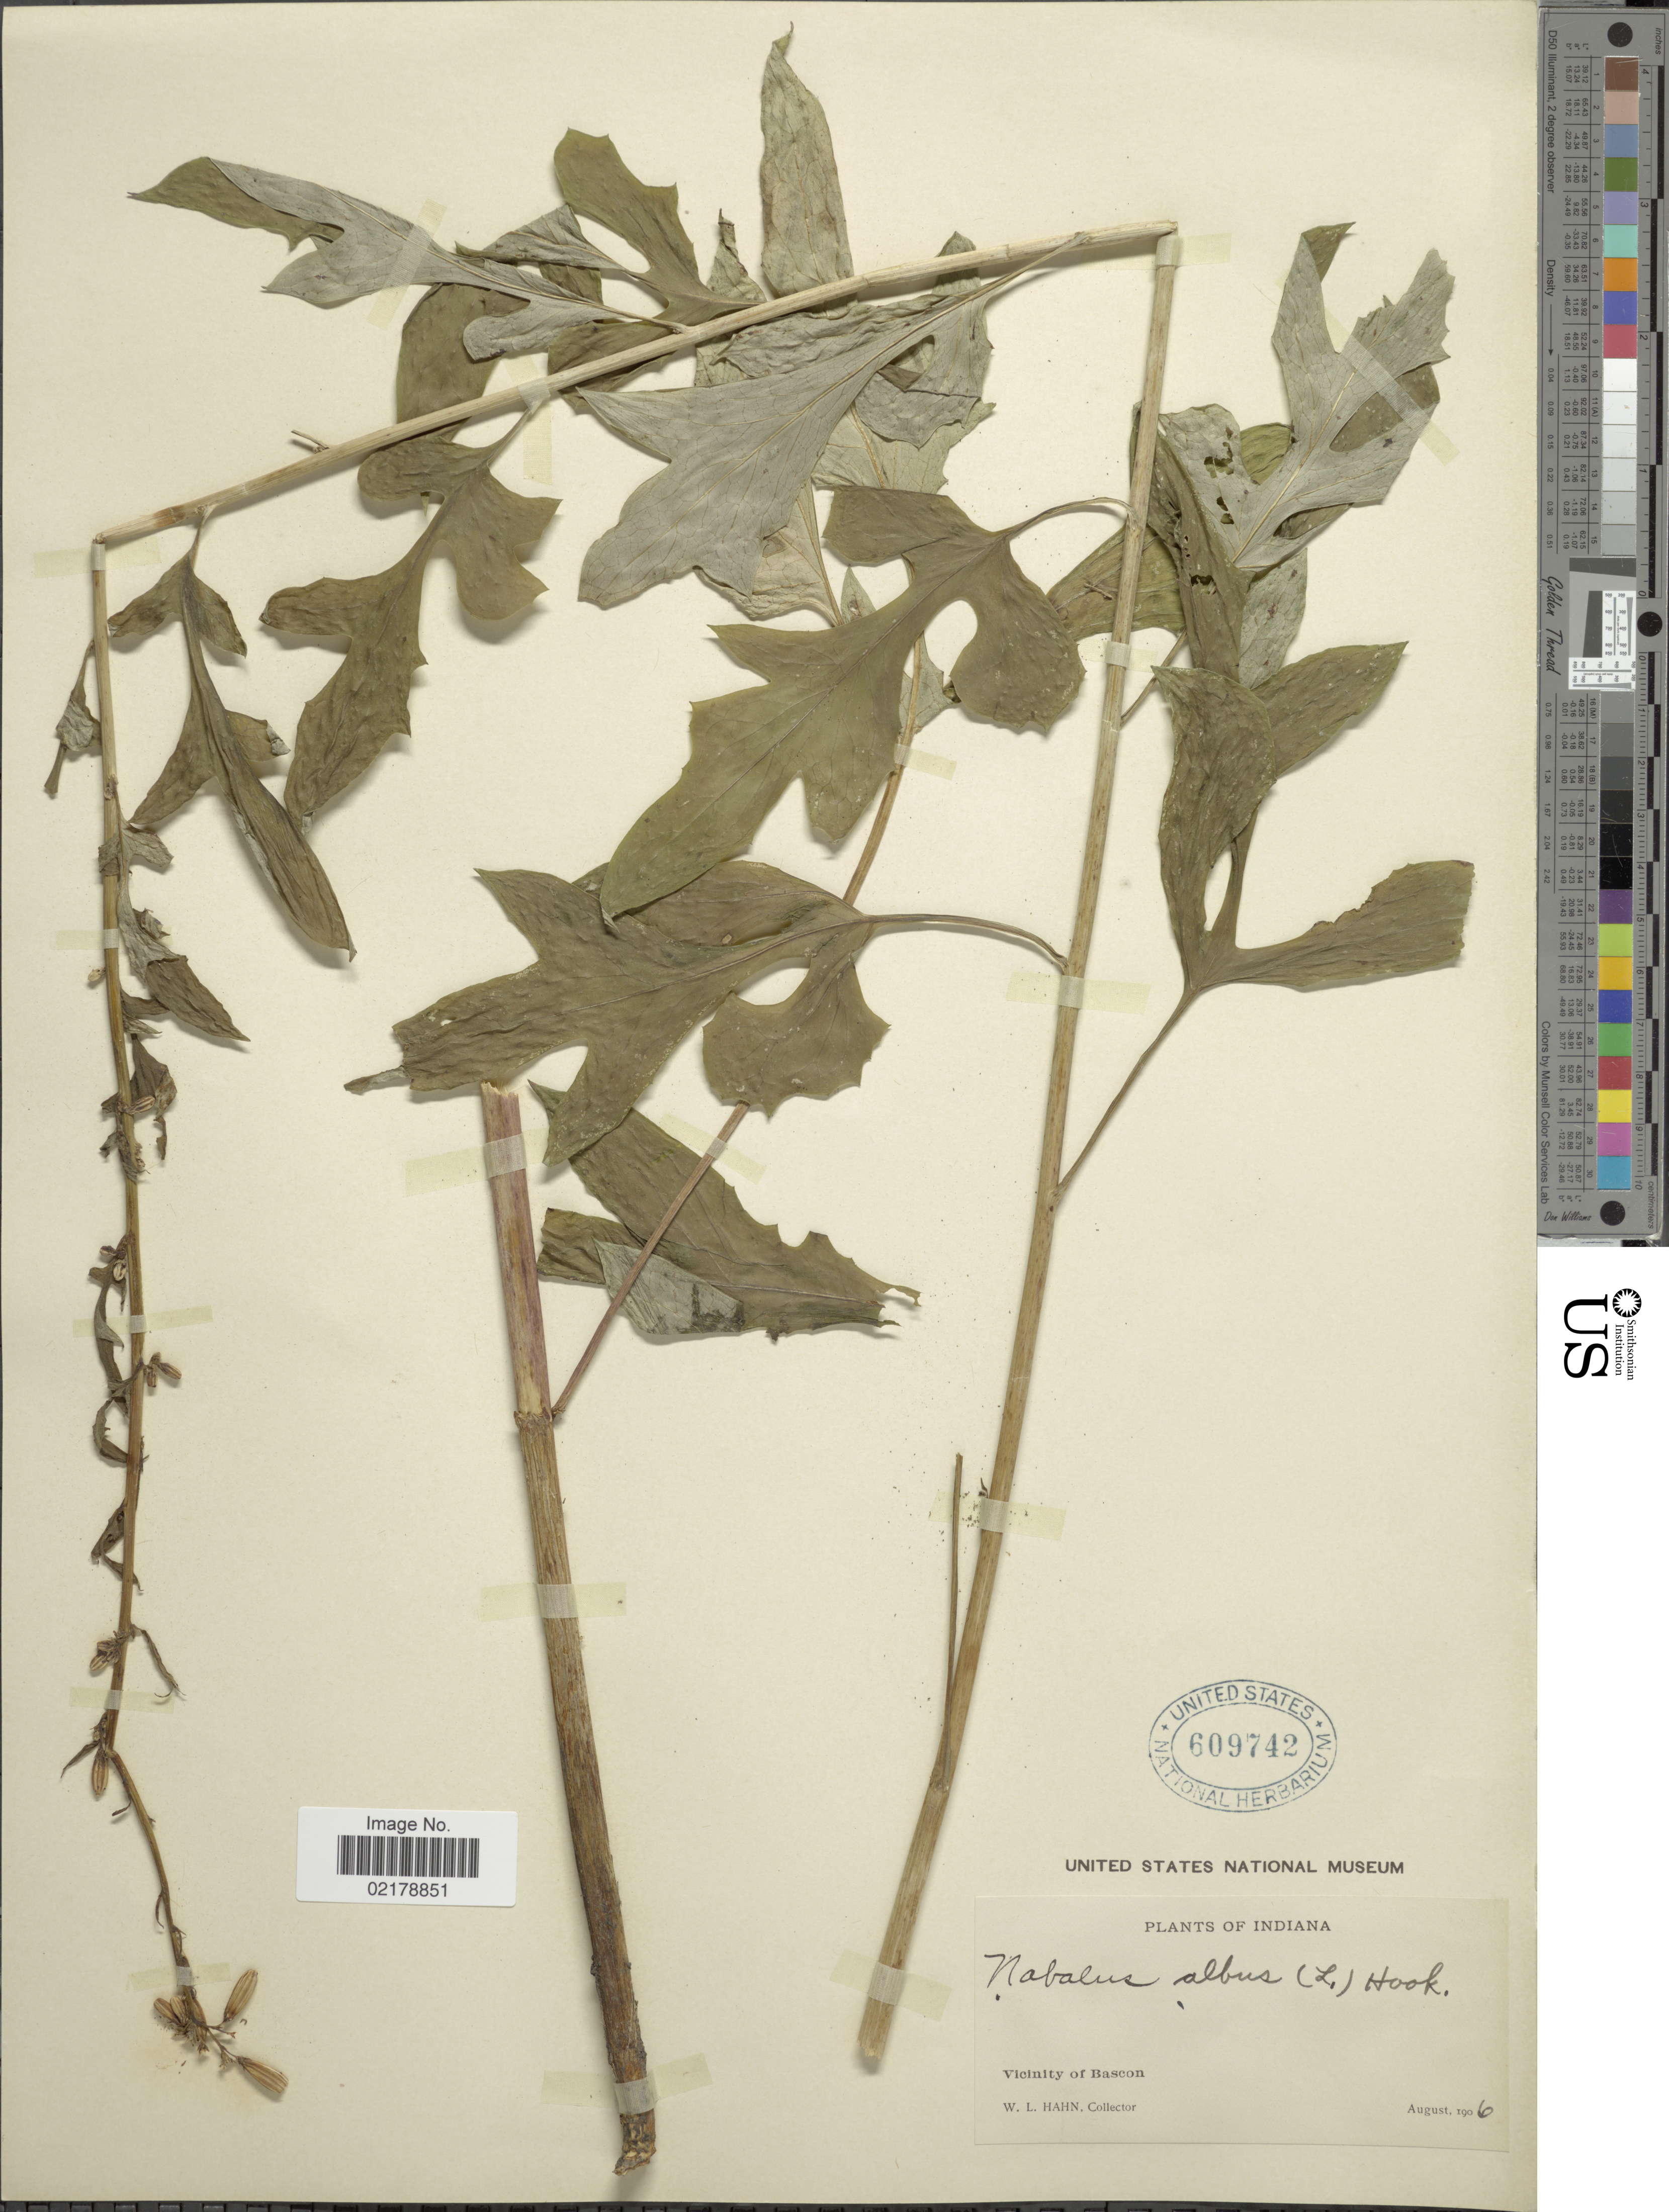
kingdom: Plantae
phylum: Tracheophyta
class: Magnoliopsida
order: Asterales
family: Asteraceae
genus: Nabalus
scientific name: Nabalus albus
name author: (L.) Hook.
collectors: W. L. Hahn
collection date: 1906-08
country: United States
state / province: Indiana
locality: Vicinity of Bascon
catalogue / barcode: US 609742